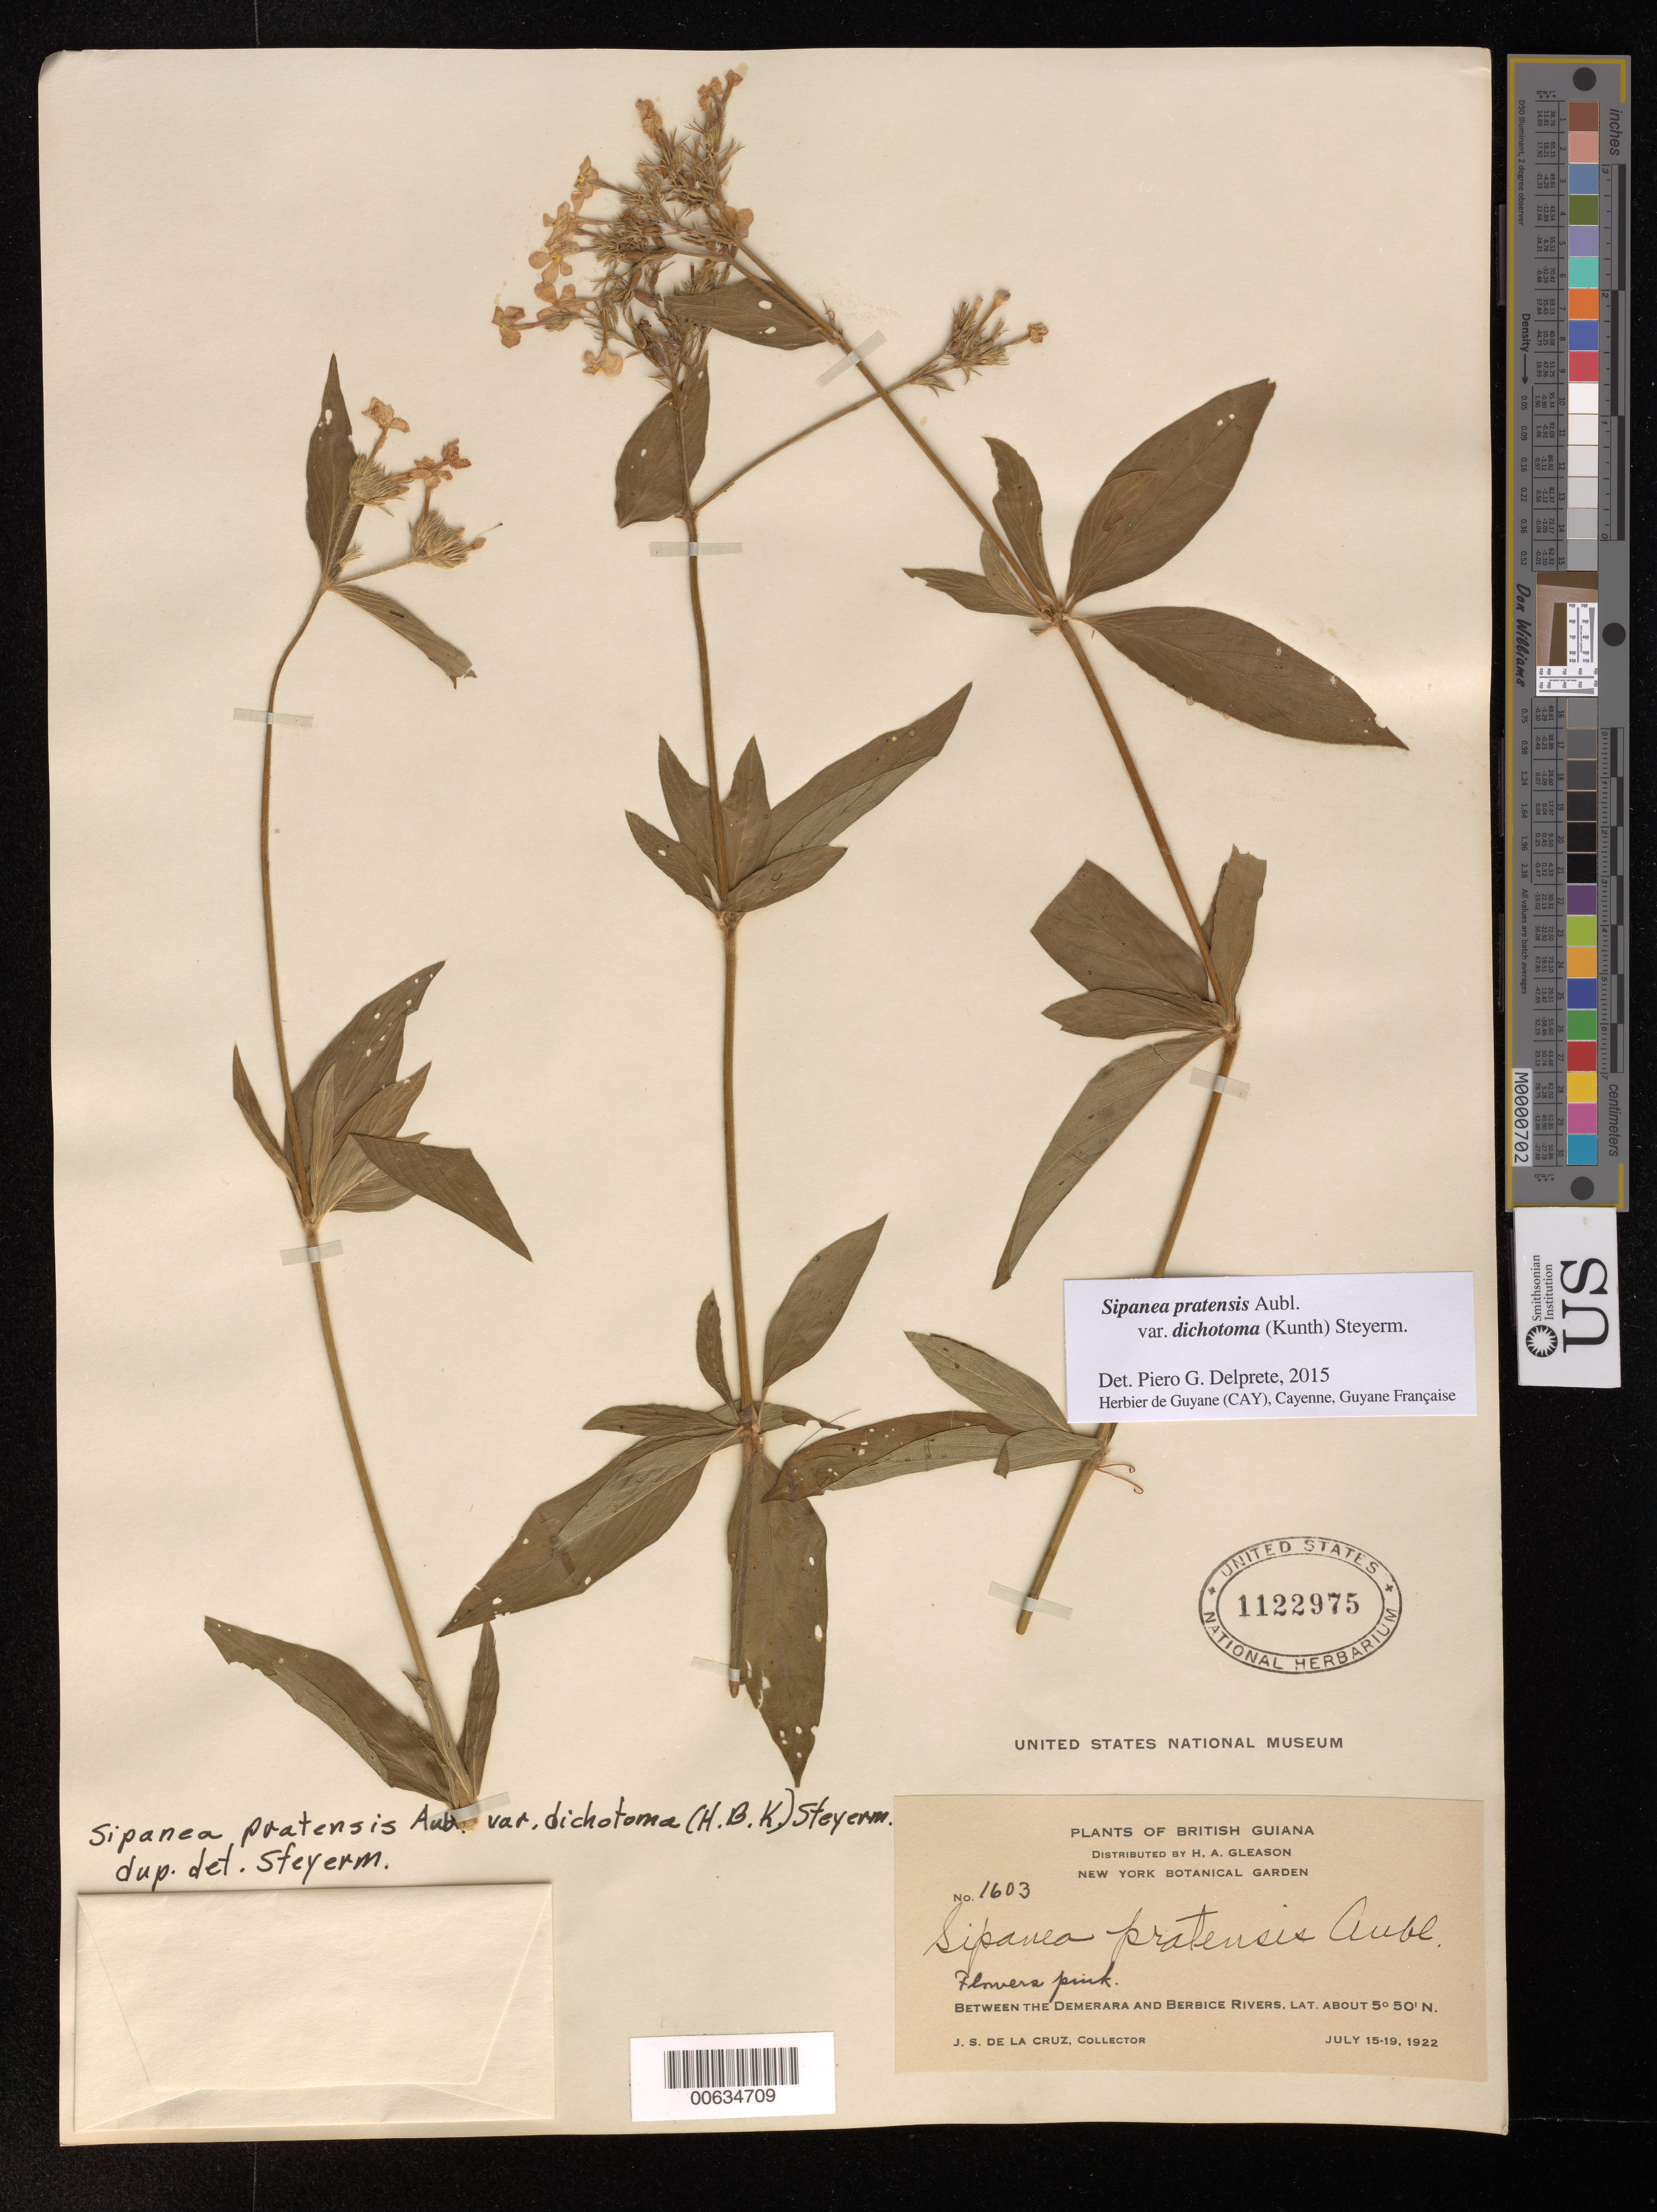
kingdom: Plantae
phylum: Tracheophyta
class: Magnoliopsida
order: Gentianales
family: Rubiaceae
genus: Sipanea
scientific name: Sipanea pratensis var. dichotoma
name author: (Kunth) Steyerm.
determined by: Steyermark, Julian A., (VEN)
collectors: J. S. de la Cruz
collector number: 1603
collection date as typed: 15-Jul-22 to 19-Jul-22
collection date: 1922-07-15/1922-07-19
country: Guyana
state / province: U. Demerara-Berbice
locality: Demerara River to the Berbice River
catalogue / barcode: US 1122975